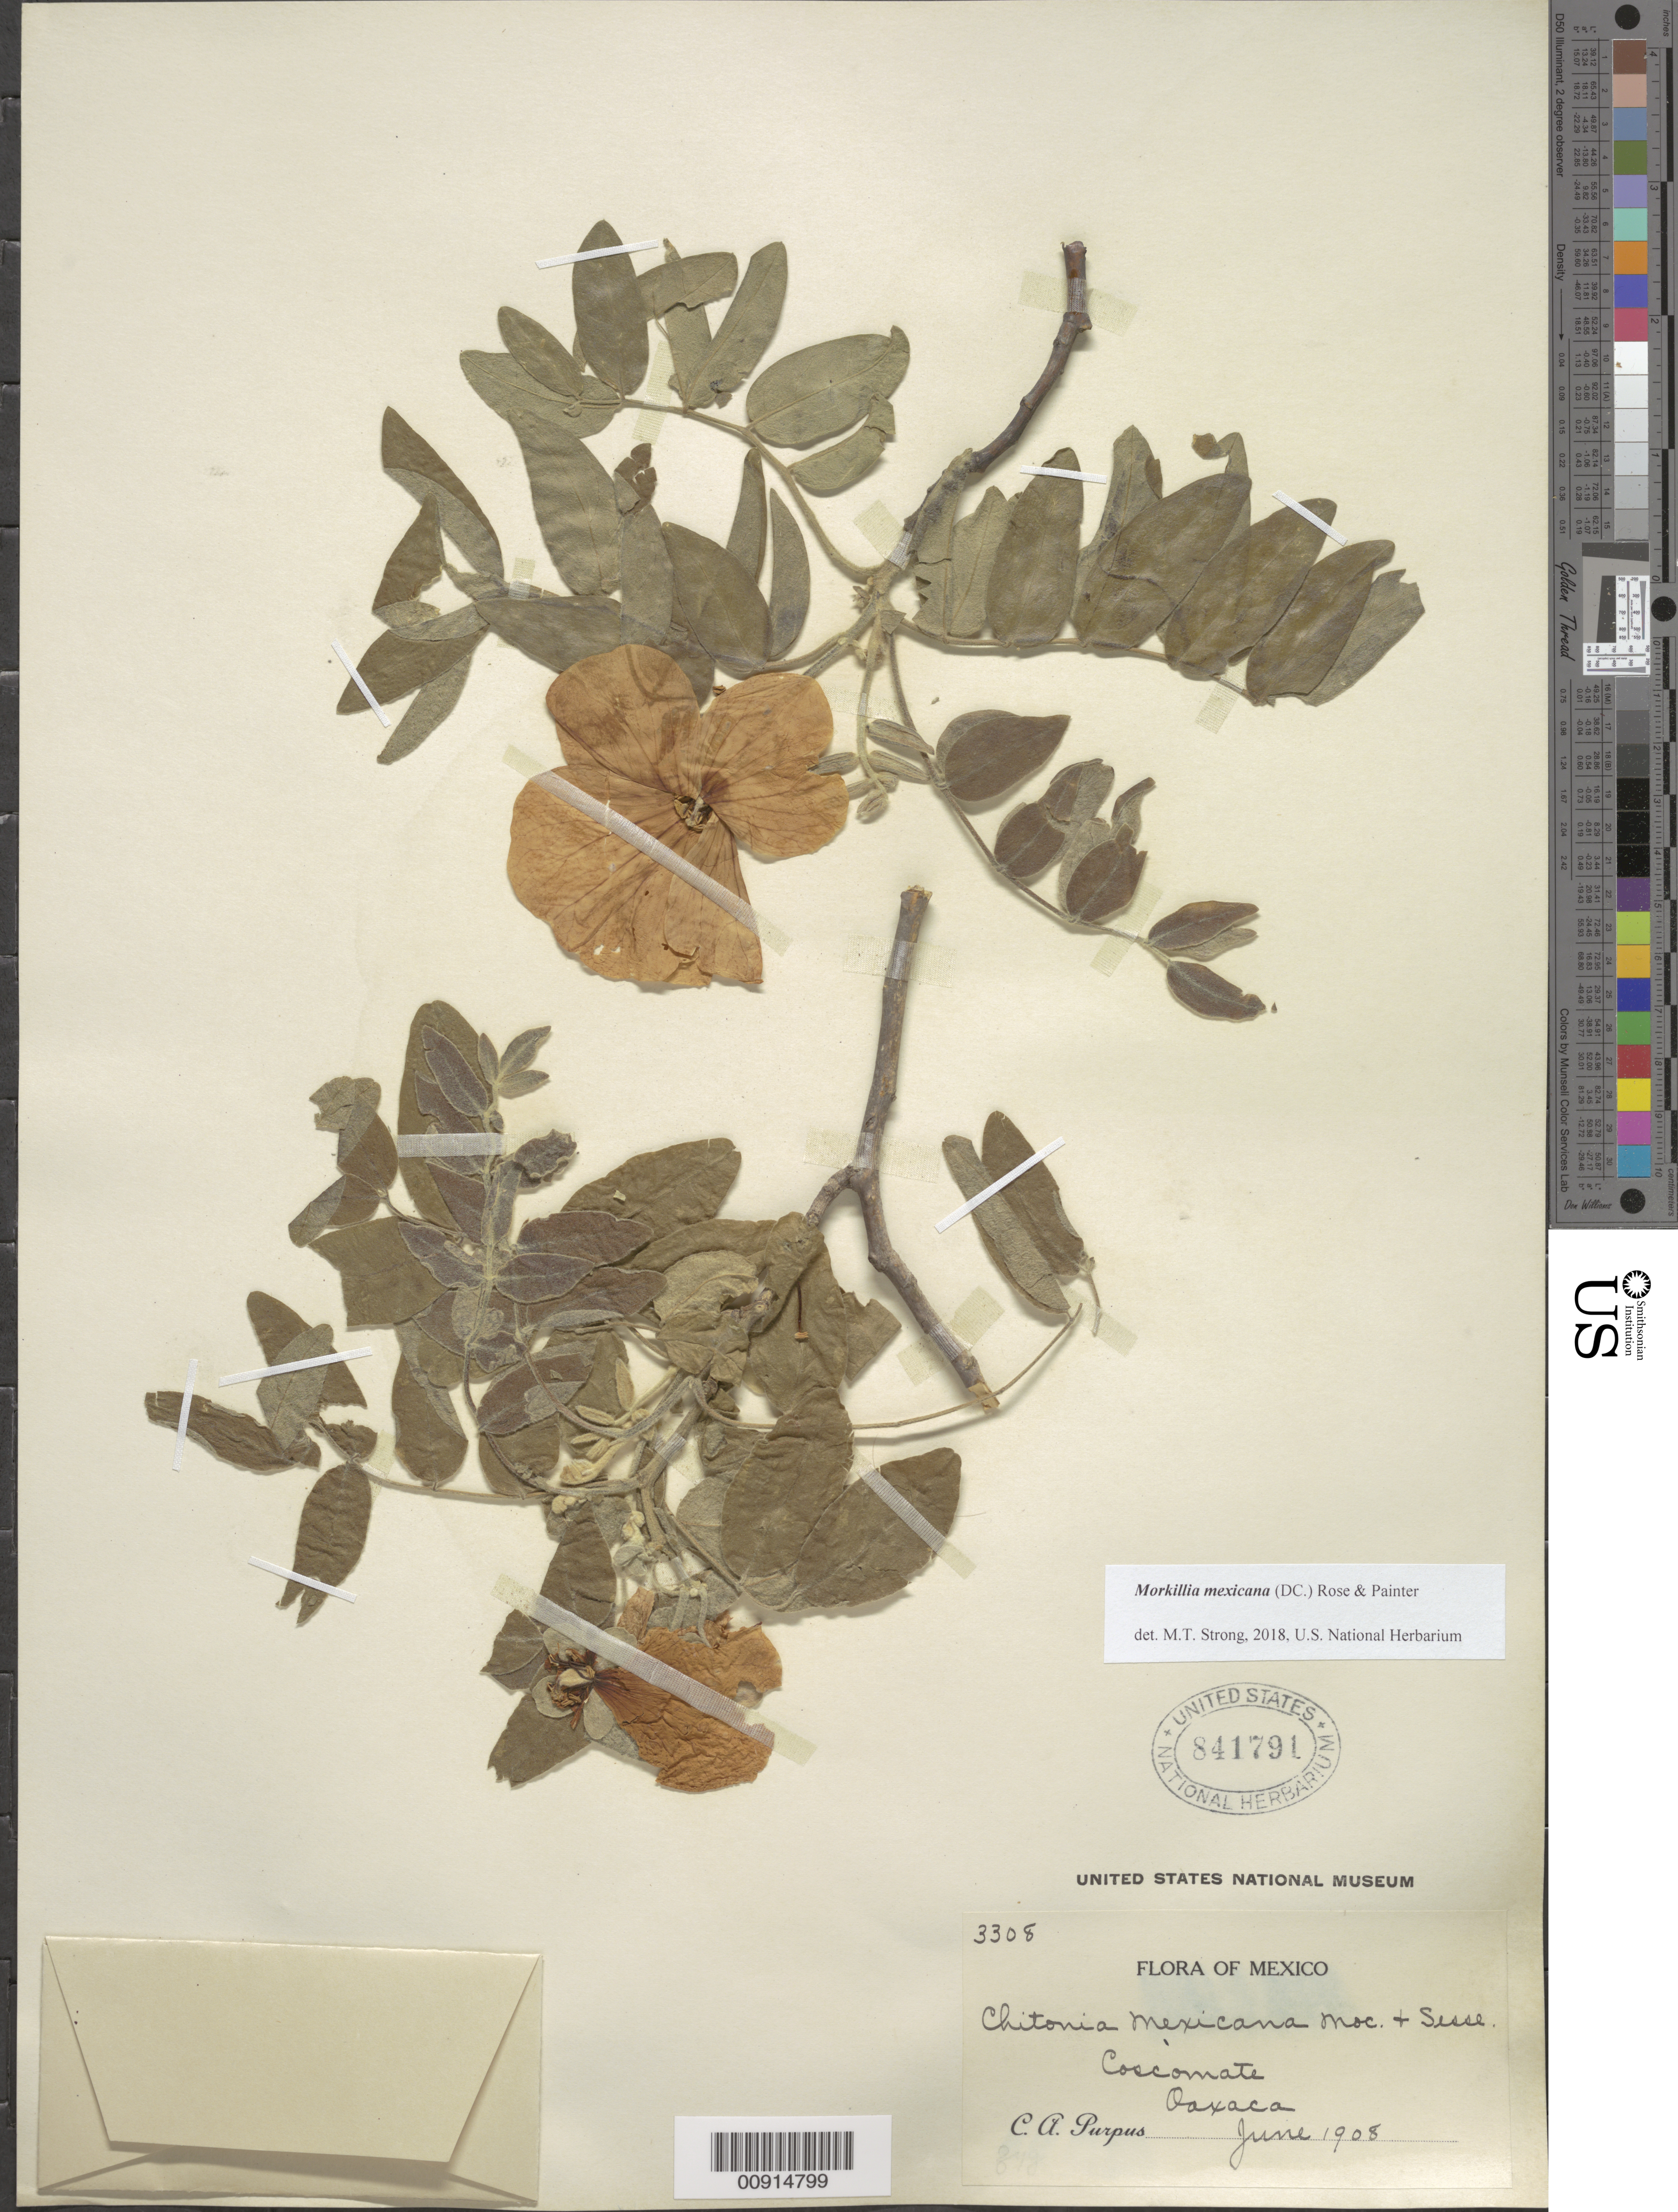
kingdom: Plantae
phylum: Tracheophyta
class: Magnoliopsida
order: Zygophyllales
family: Zygophyllaceae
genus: Morkillia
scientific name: Morkillia mexicana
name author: (Moc. & Sessé ex DC.) Rose & Painter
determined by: Strong, Mark T., (BOT), Smithsonian Institution - National Museum of Natural History (UNITED STATES)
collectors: C. A. Purpus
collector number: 3308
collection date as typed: Jun 1908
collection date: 1908-06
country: Mexico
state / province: Oaxaca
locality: Coscomate, Oaxaca.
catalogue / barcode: US 841791